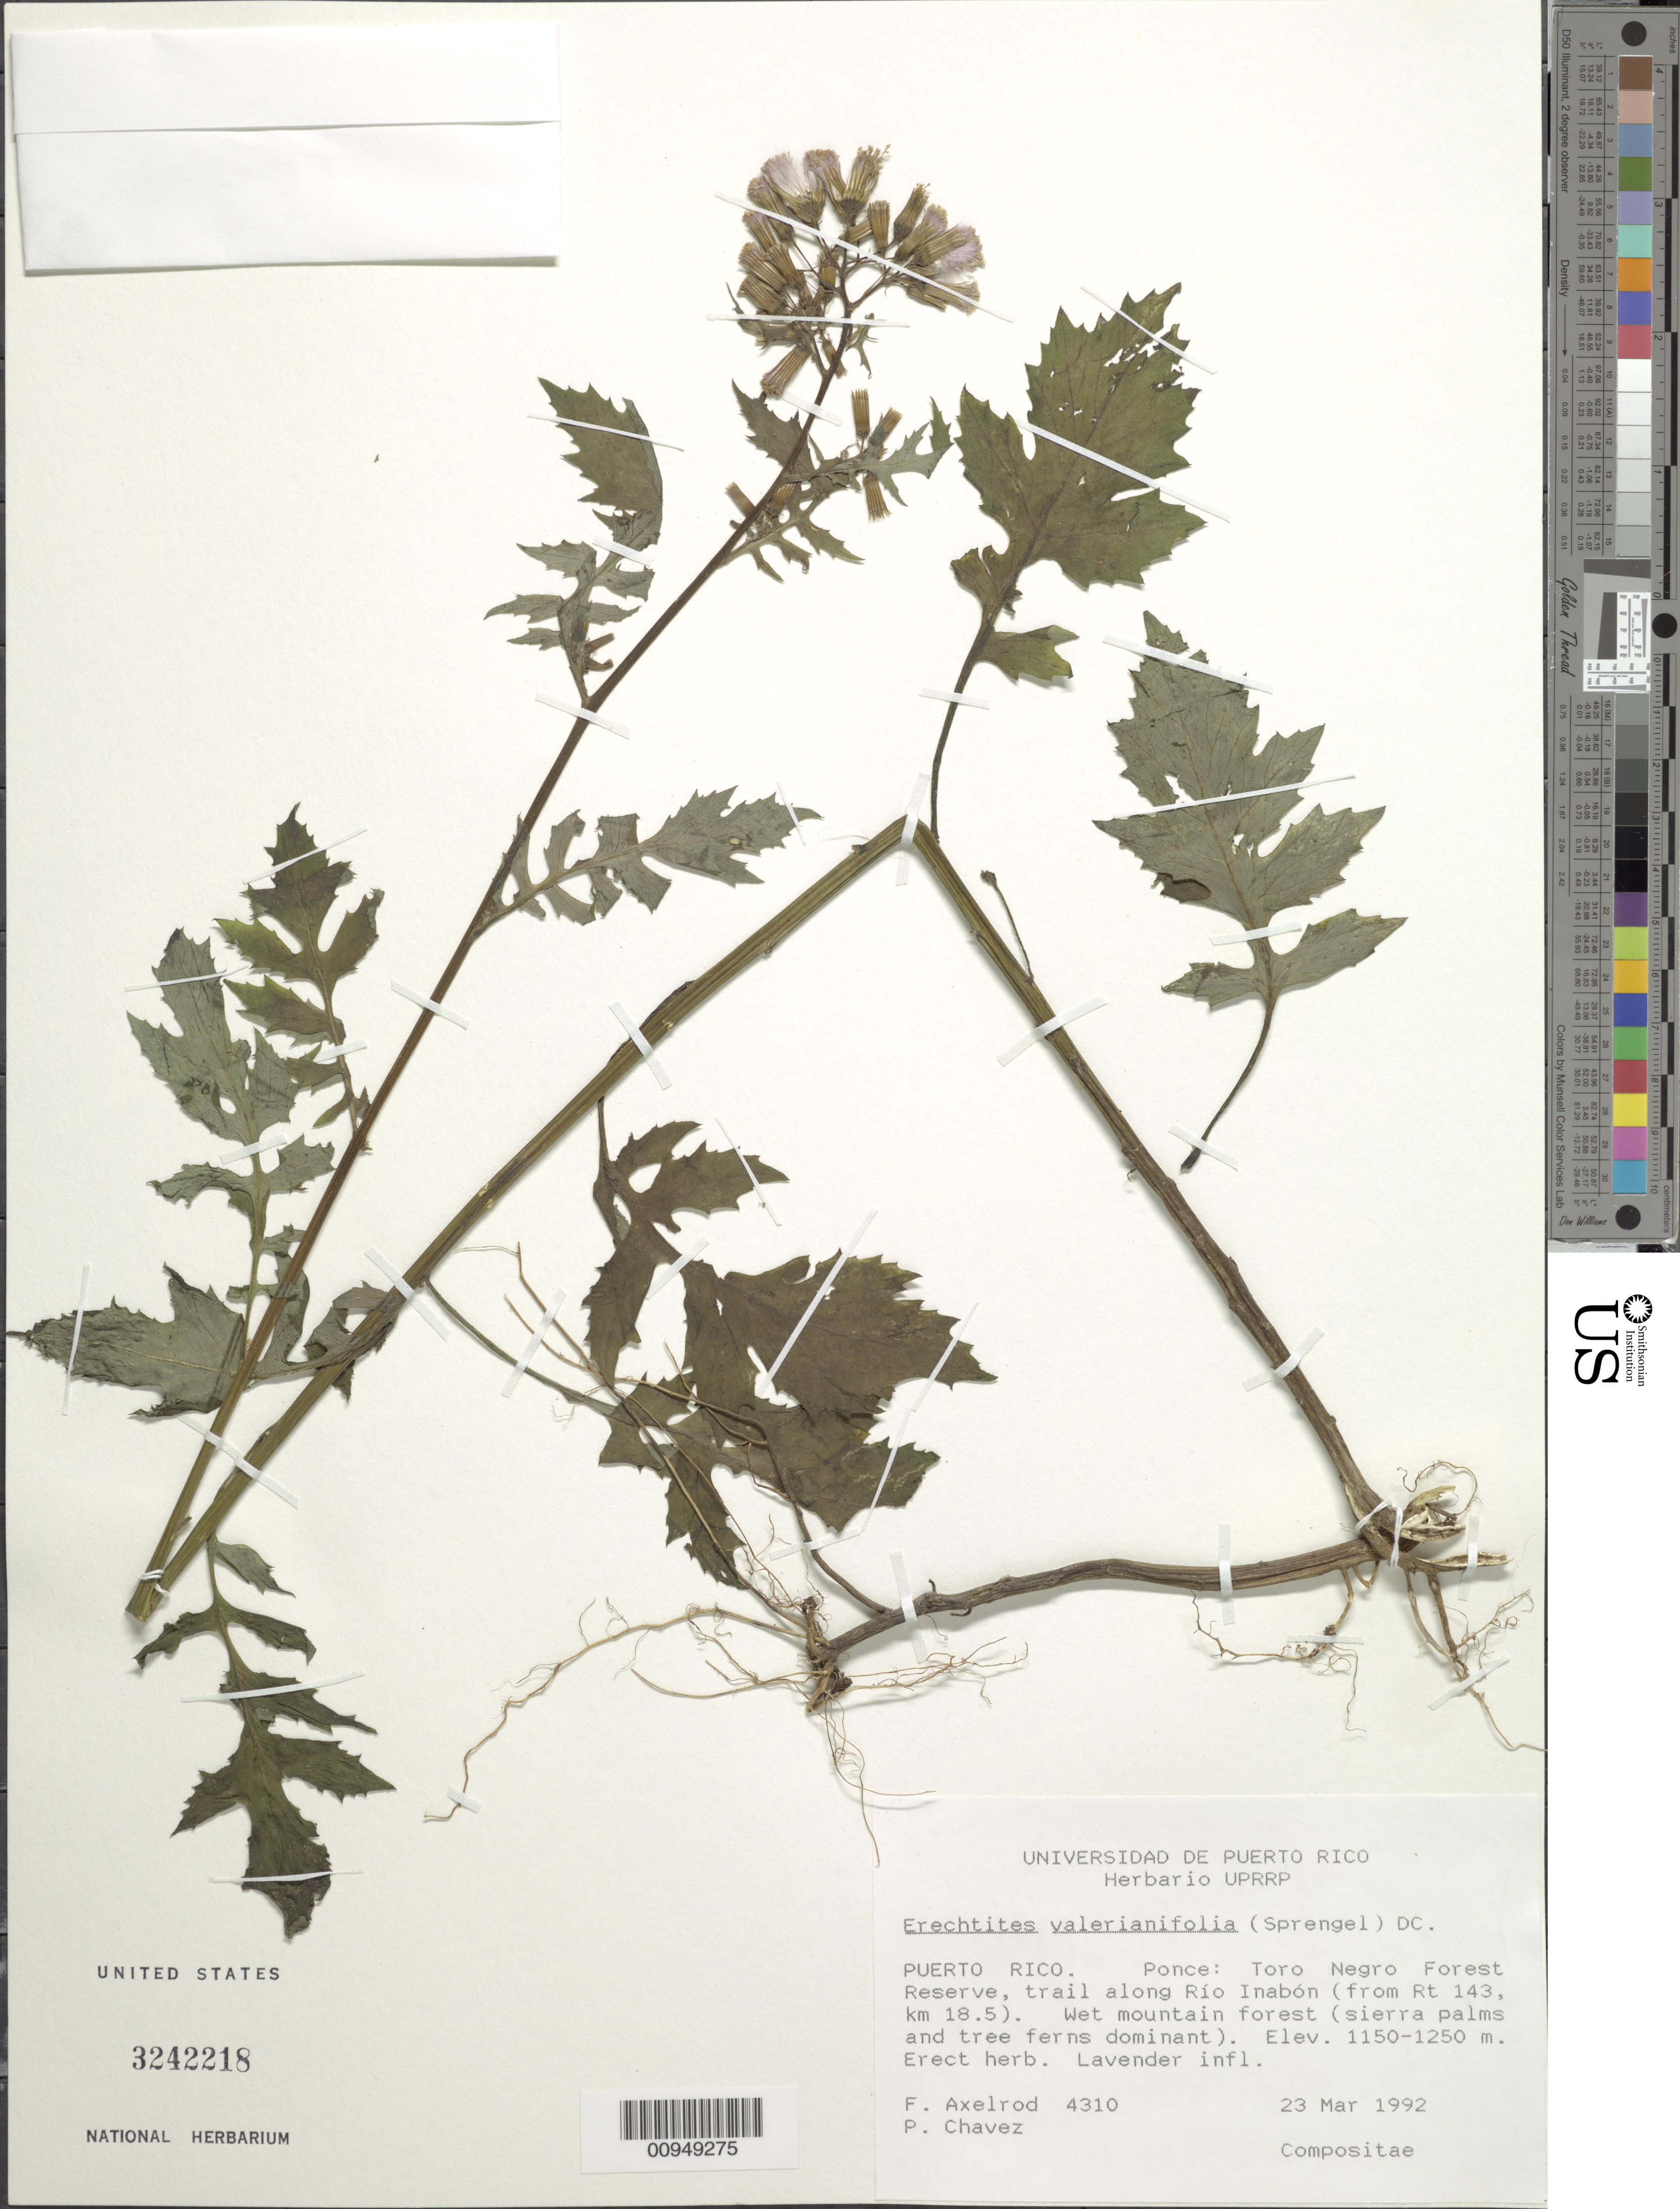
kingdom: Plantae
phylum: Tracheophyta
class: Magnoliopsida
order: Asterales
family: Asteraceae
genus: Erechtites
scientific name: Erechtites valerianifolius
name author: (Link ex Spreng.) DC.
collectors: F. S. Axelrod & P. Chavez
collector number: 4310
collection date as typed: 23 Mar 1992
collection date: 1992-03-23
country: Puerto Rico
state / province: Ponce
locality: Toro Negro Forest Reserve, trail along Río Inabón (from Rt 143, Km 18.5)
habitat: Wet mountain forest (sierra palms and tree ferns dominant)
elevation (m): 1150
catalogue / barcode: US 3242218